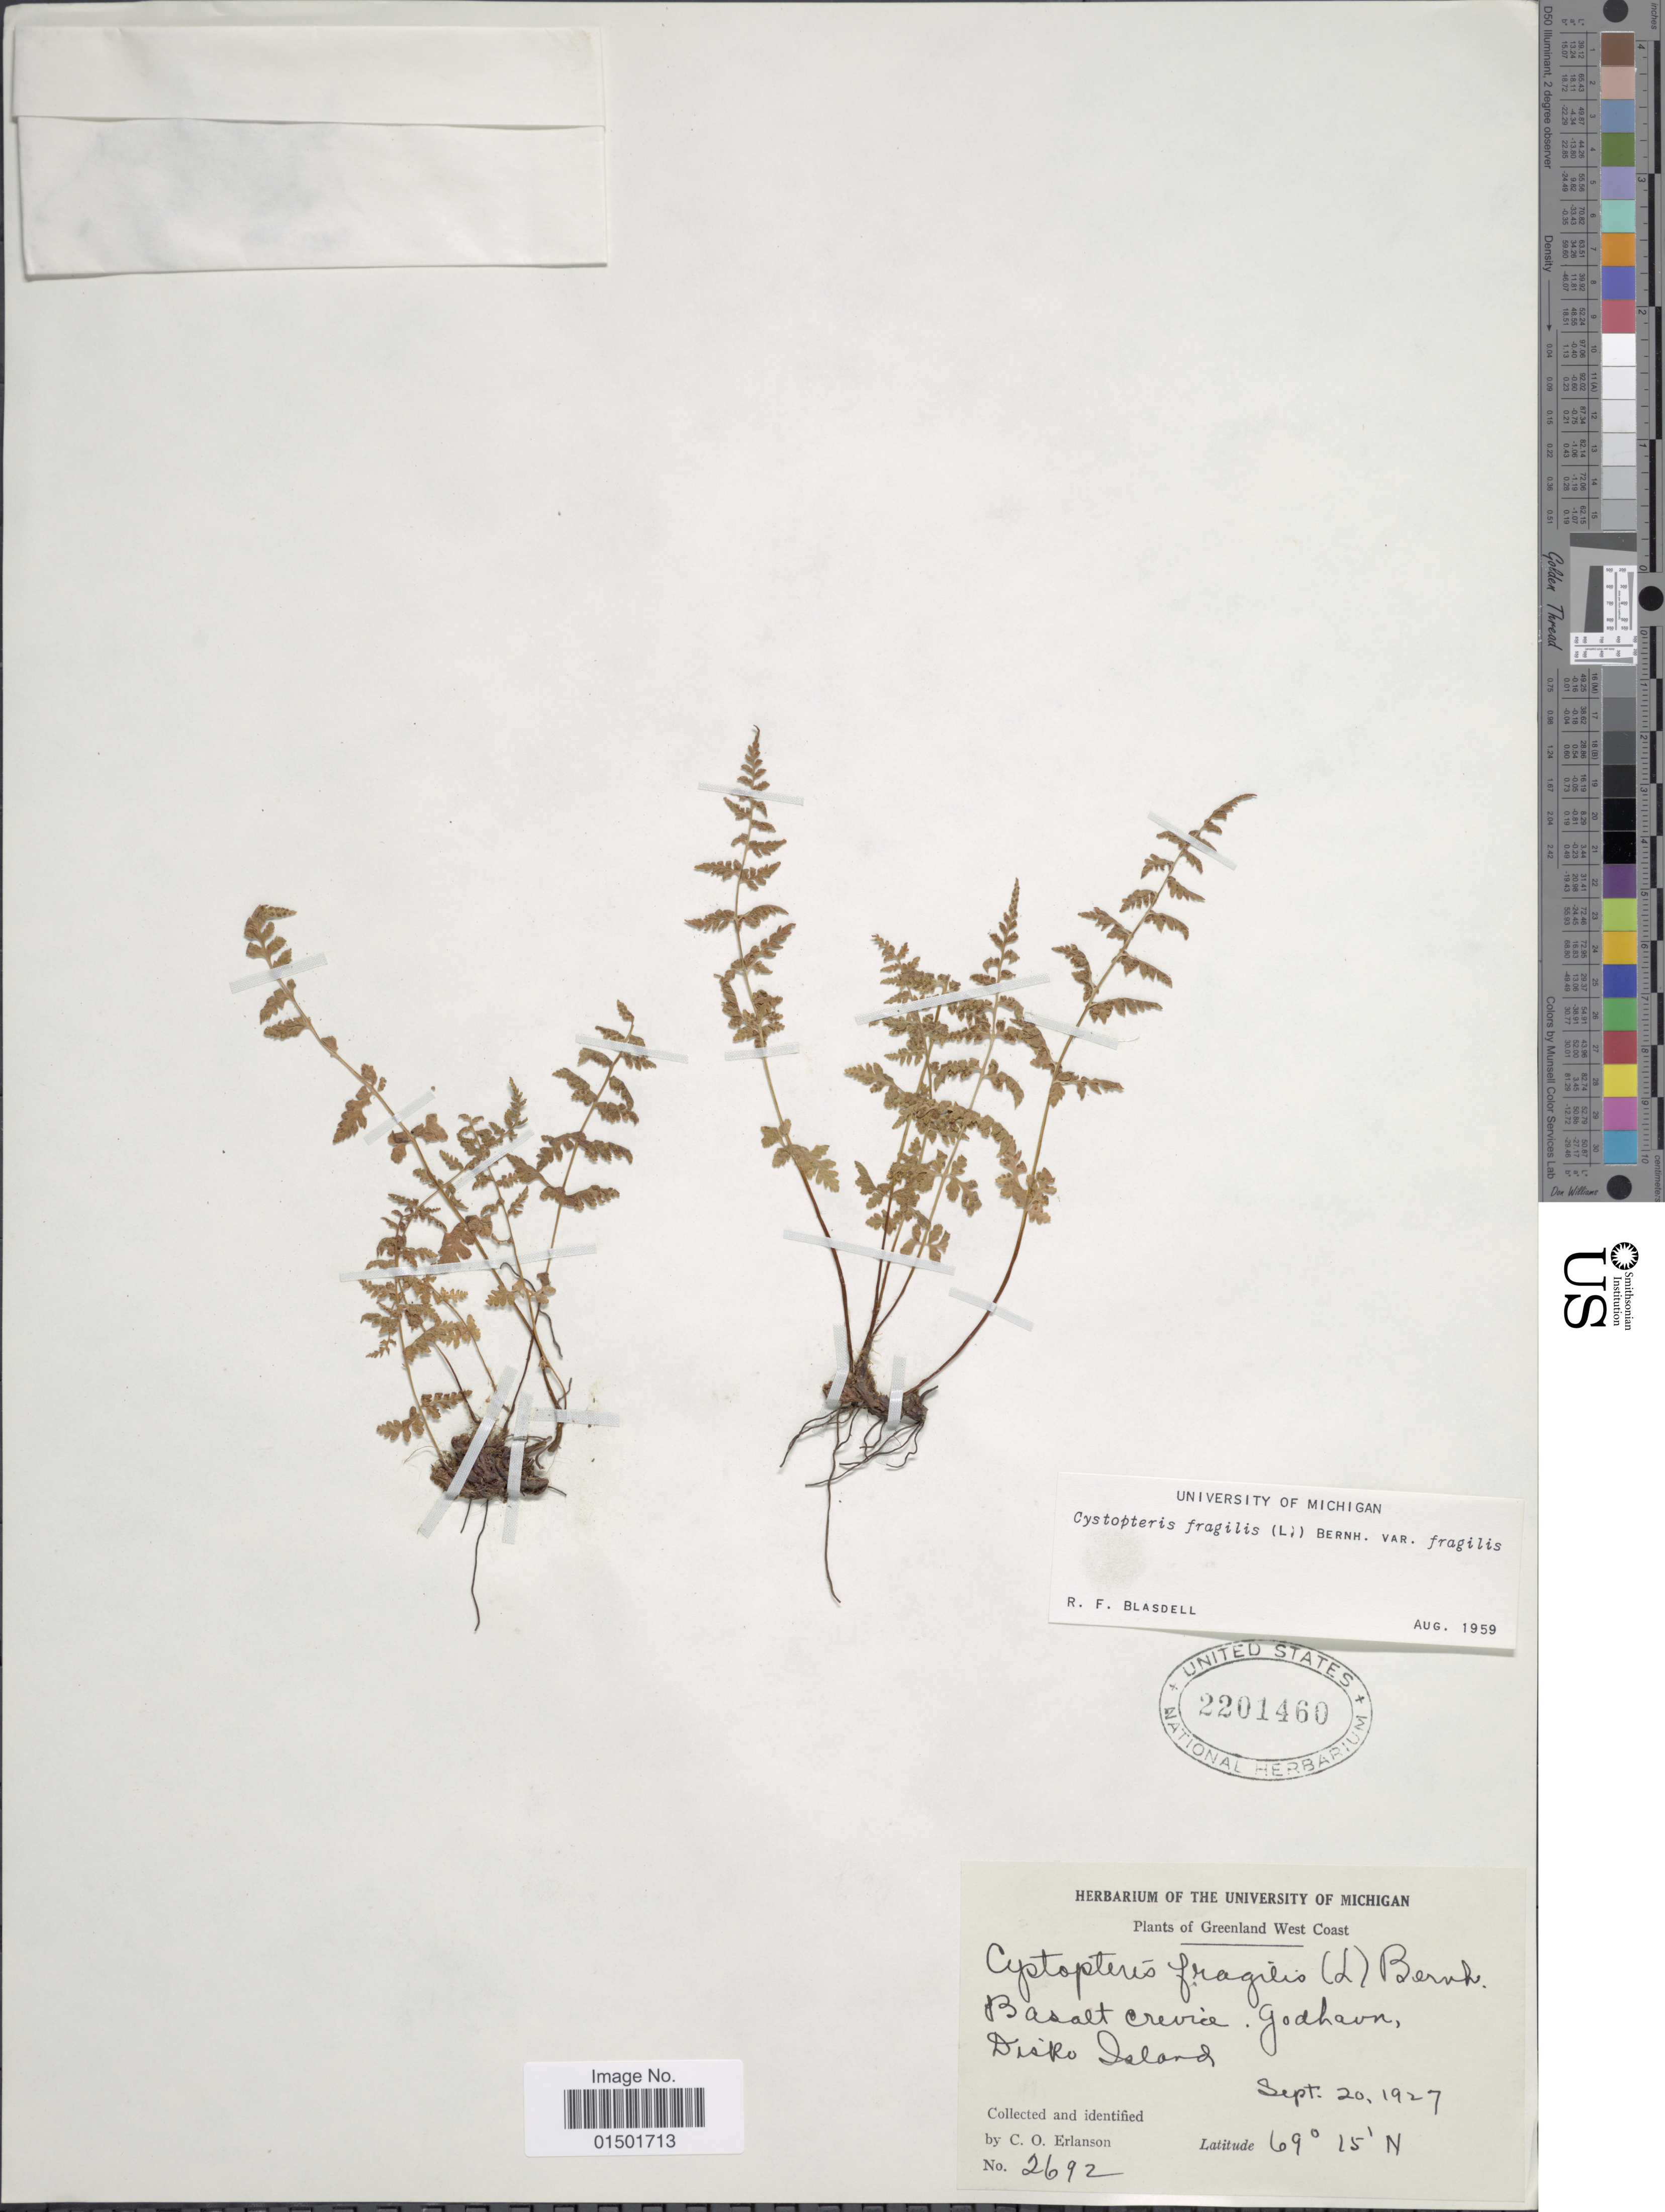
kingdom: Plantae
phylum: Tracheophyta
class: Polypodiopsida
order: Polypodiales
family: Cystopteridaceae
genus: Cystopteris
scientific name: Cystopteris fragilis var. fragilis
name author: (L.) Bernh.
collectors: C. O. Erlanson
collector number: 2692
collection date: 1927-09-20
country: Greenland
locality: Greenland West Coast. Basalt crevice. Godhavn, Disko Island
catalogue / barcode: US 2201460